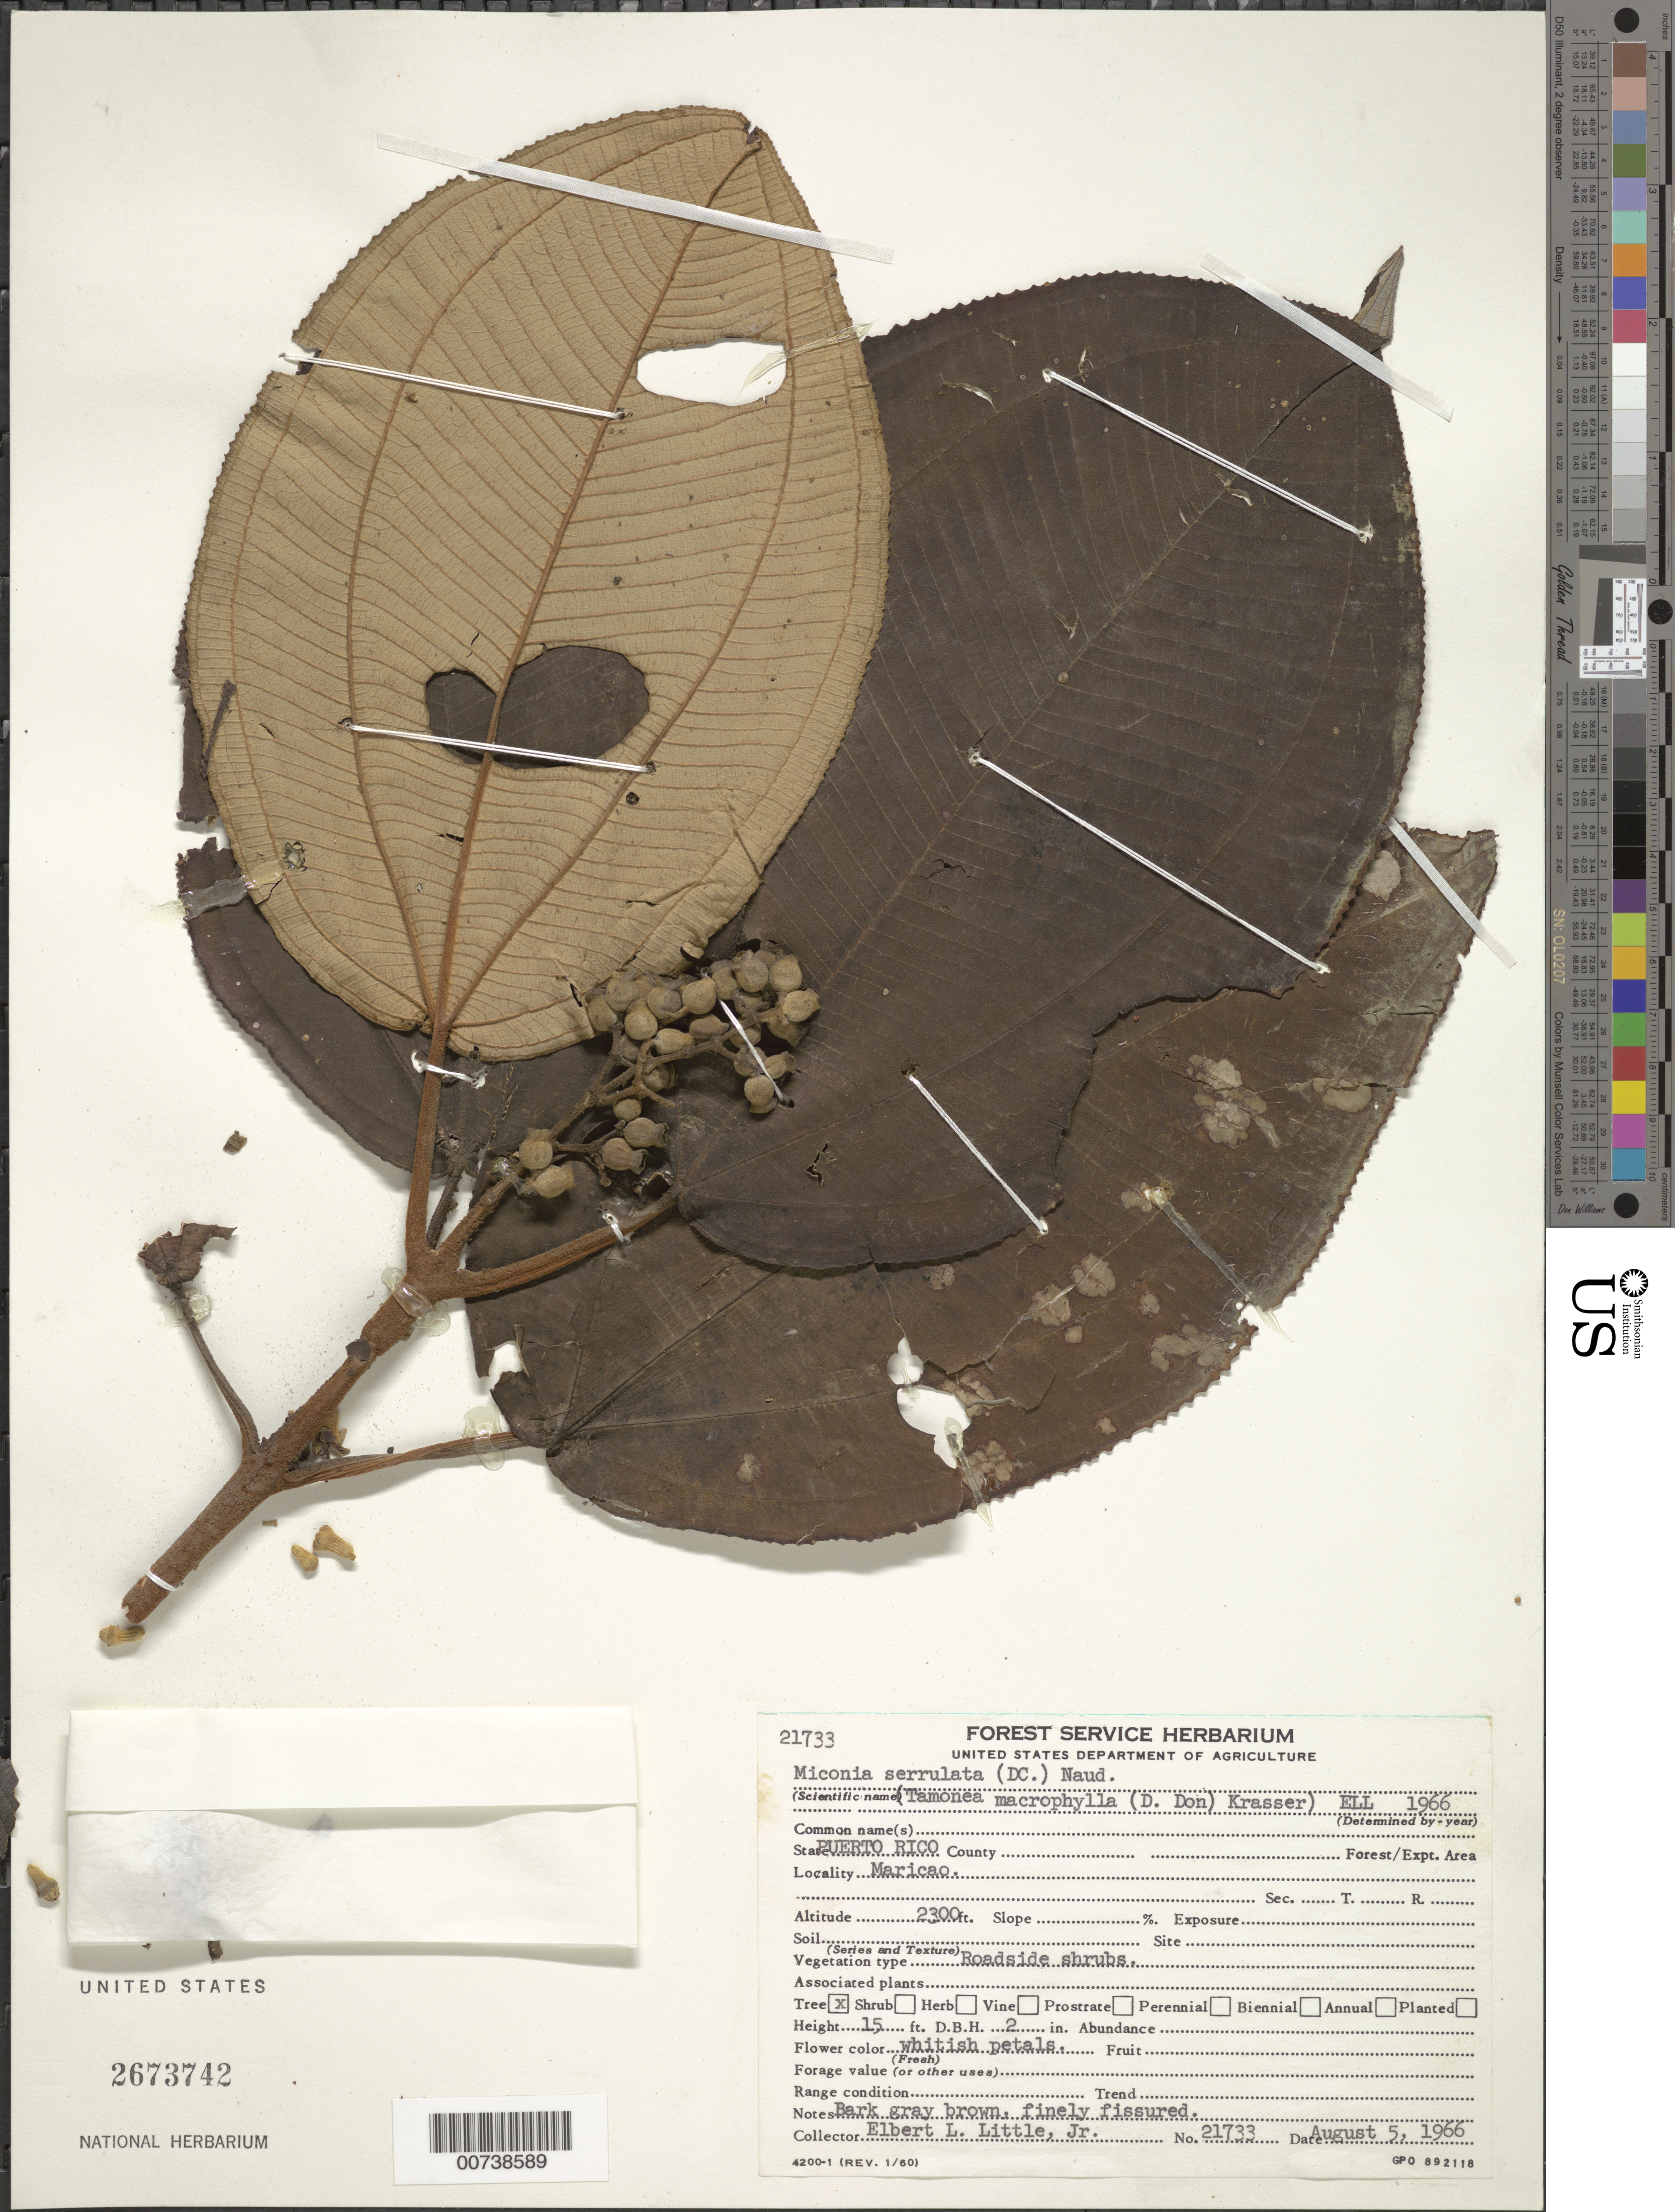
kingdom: Plantae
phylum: Tracheophyta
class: Magnoliopsida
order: Myrtales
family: Melastomataceae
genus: Miconia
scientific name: Miconia serrulata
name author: (DC.) Naudin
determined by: Little, Elbert L., Jr., (FSSR), United States Department of Agriculture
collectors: E. L. Little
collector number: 21733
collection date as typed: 05 Aug 1966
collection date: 1966-08-05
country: Puerto Rico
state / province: Maricao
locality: Maricao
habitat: Roadside shrubs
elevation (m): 701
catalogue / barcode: US 2673742